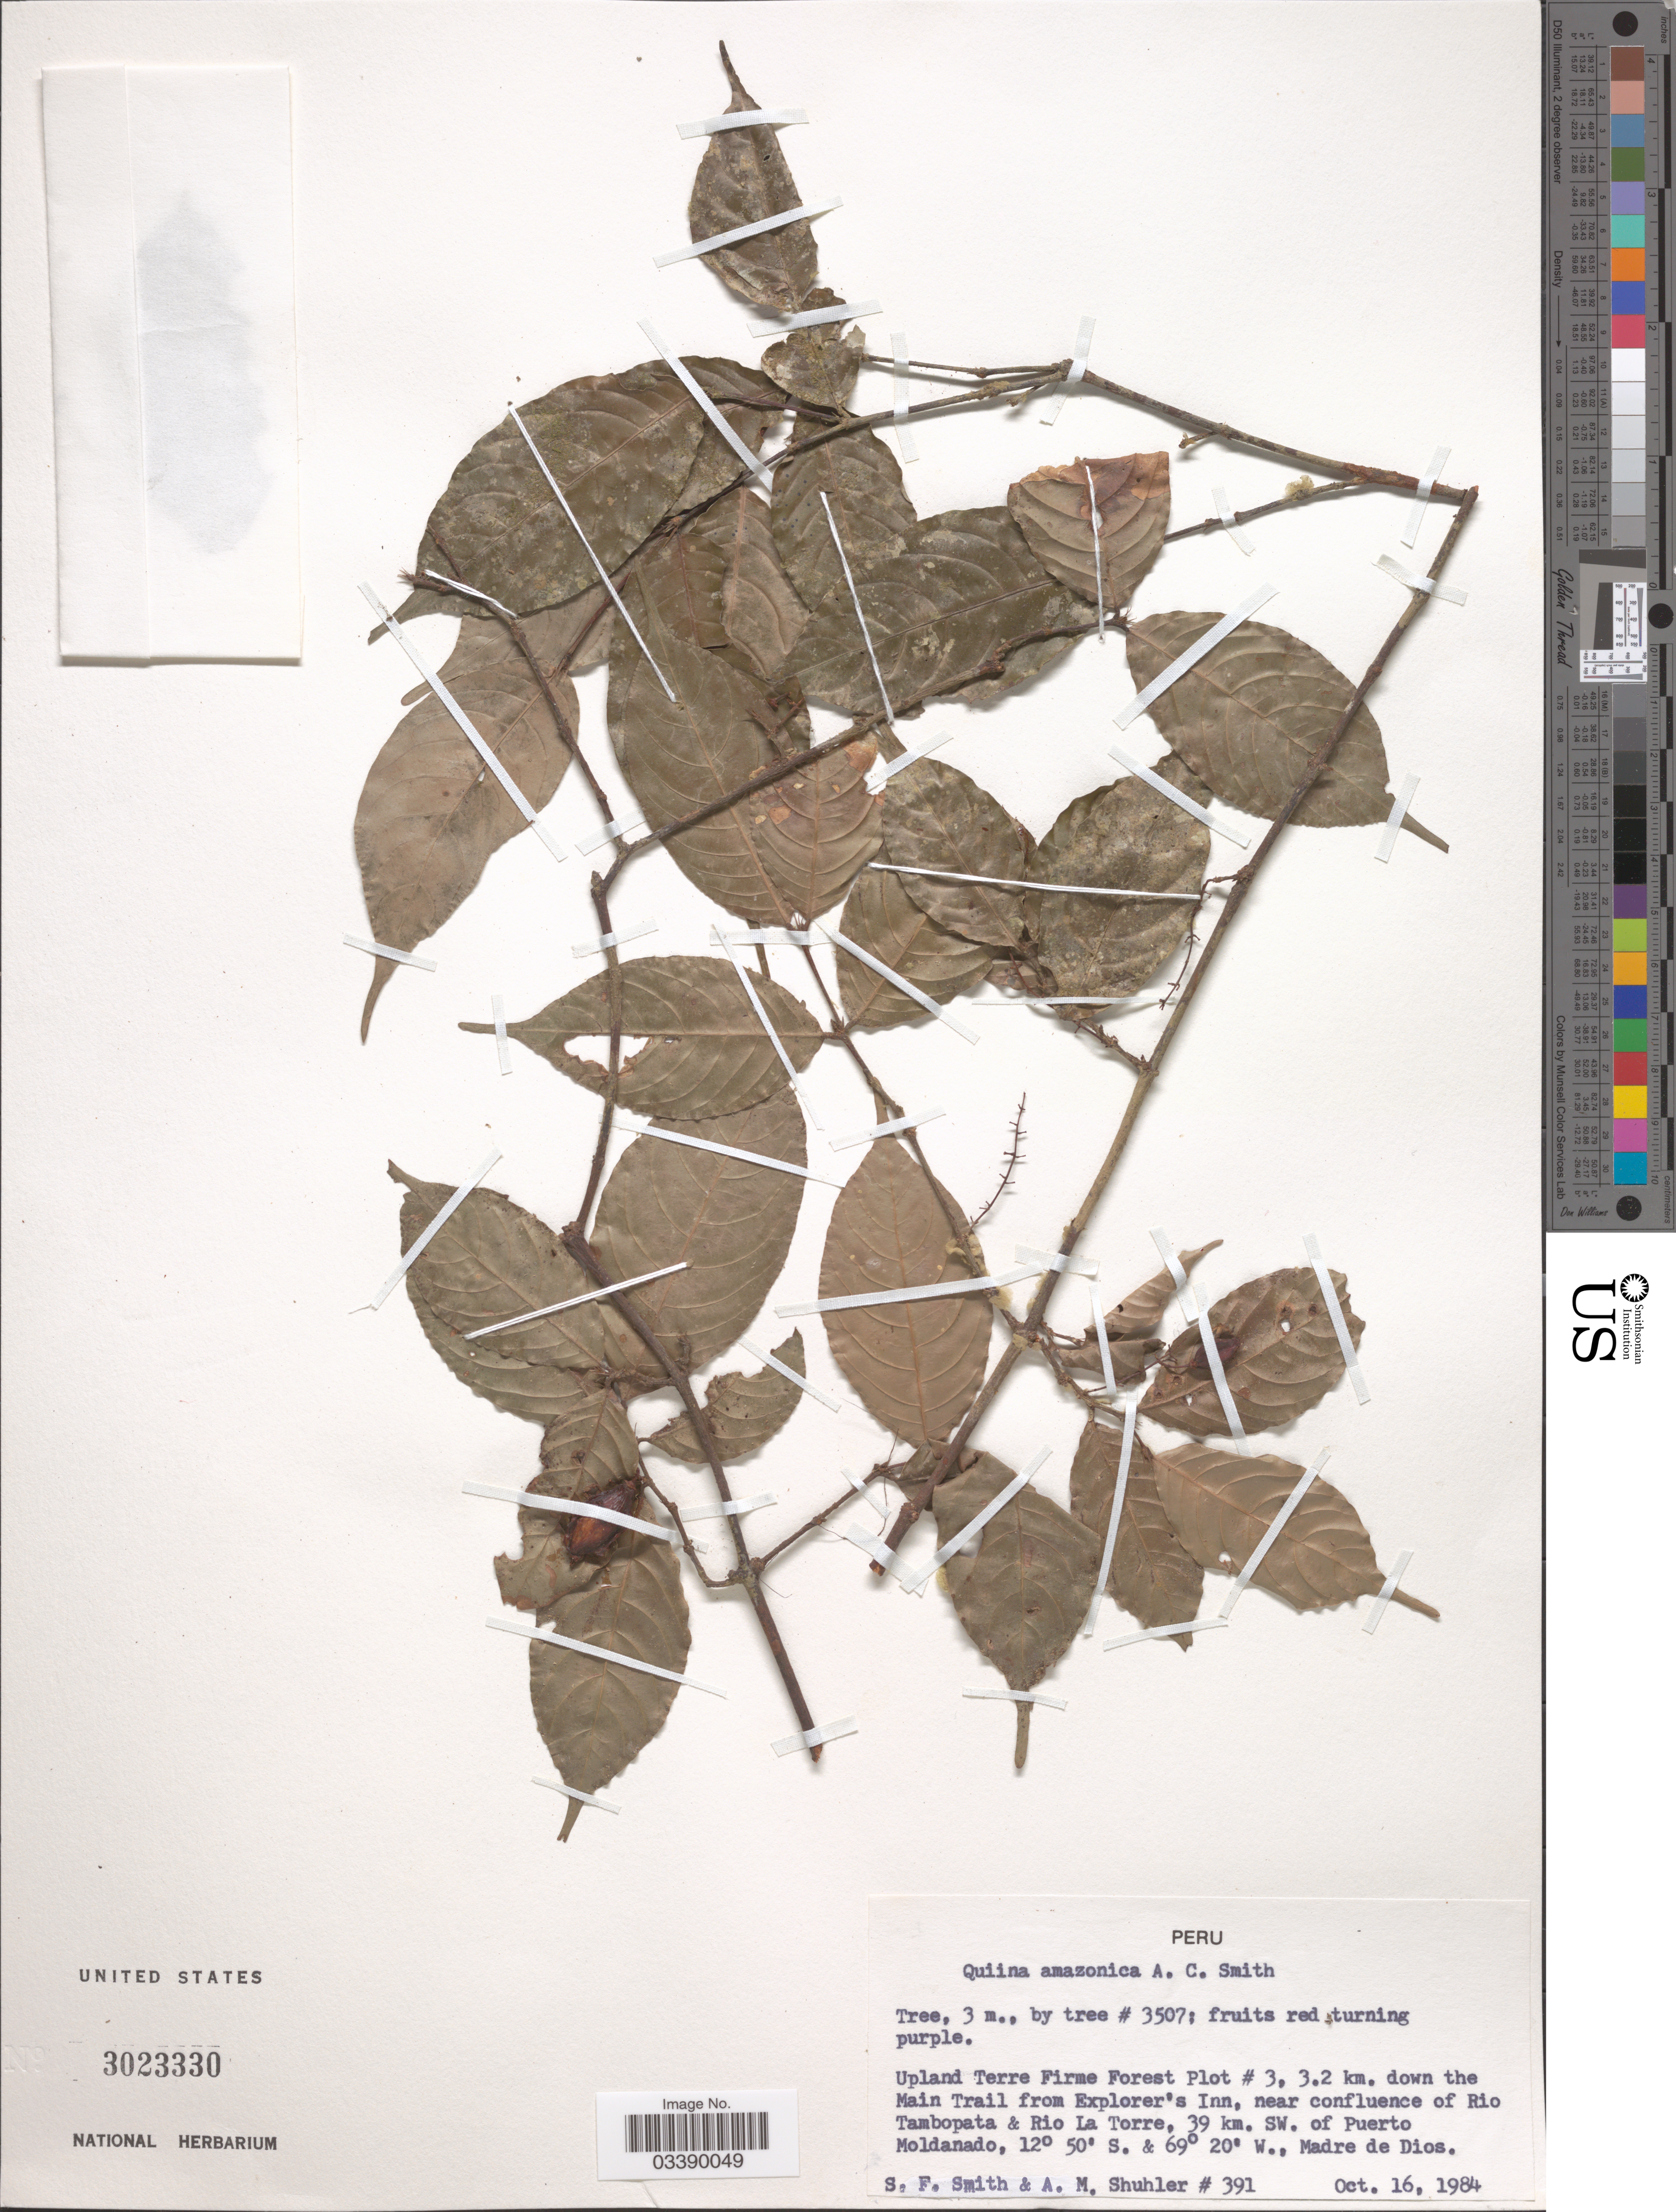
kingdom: Plantae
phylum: Tracheophyta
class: Magnoliopsida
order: Malpighiales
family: Quiinaceae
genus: Quiina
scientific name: Quiina amazonica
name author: A.C. Sm.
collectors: S.F. Smith & A. Shuhler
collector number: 391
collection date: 1984-10-16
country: Peru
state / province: Madre de Dios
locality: Upland Terre Firme Forest Plot # 3, 3.2 km. down the Main Trail from Explorer's Inn, near confluence of Rio Tambopata & Rio La Torre, 39 km. SW. of Puerto Moldanado.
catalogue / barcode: US 3023330